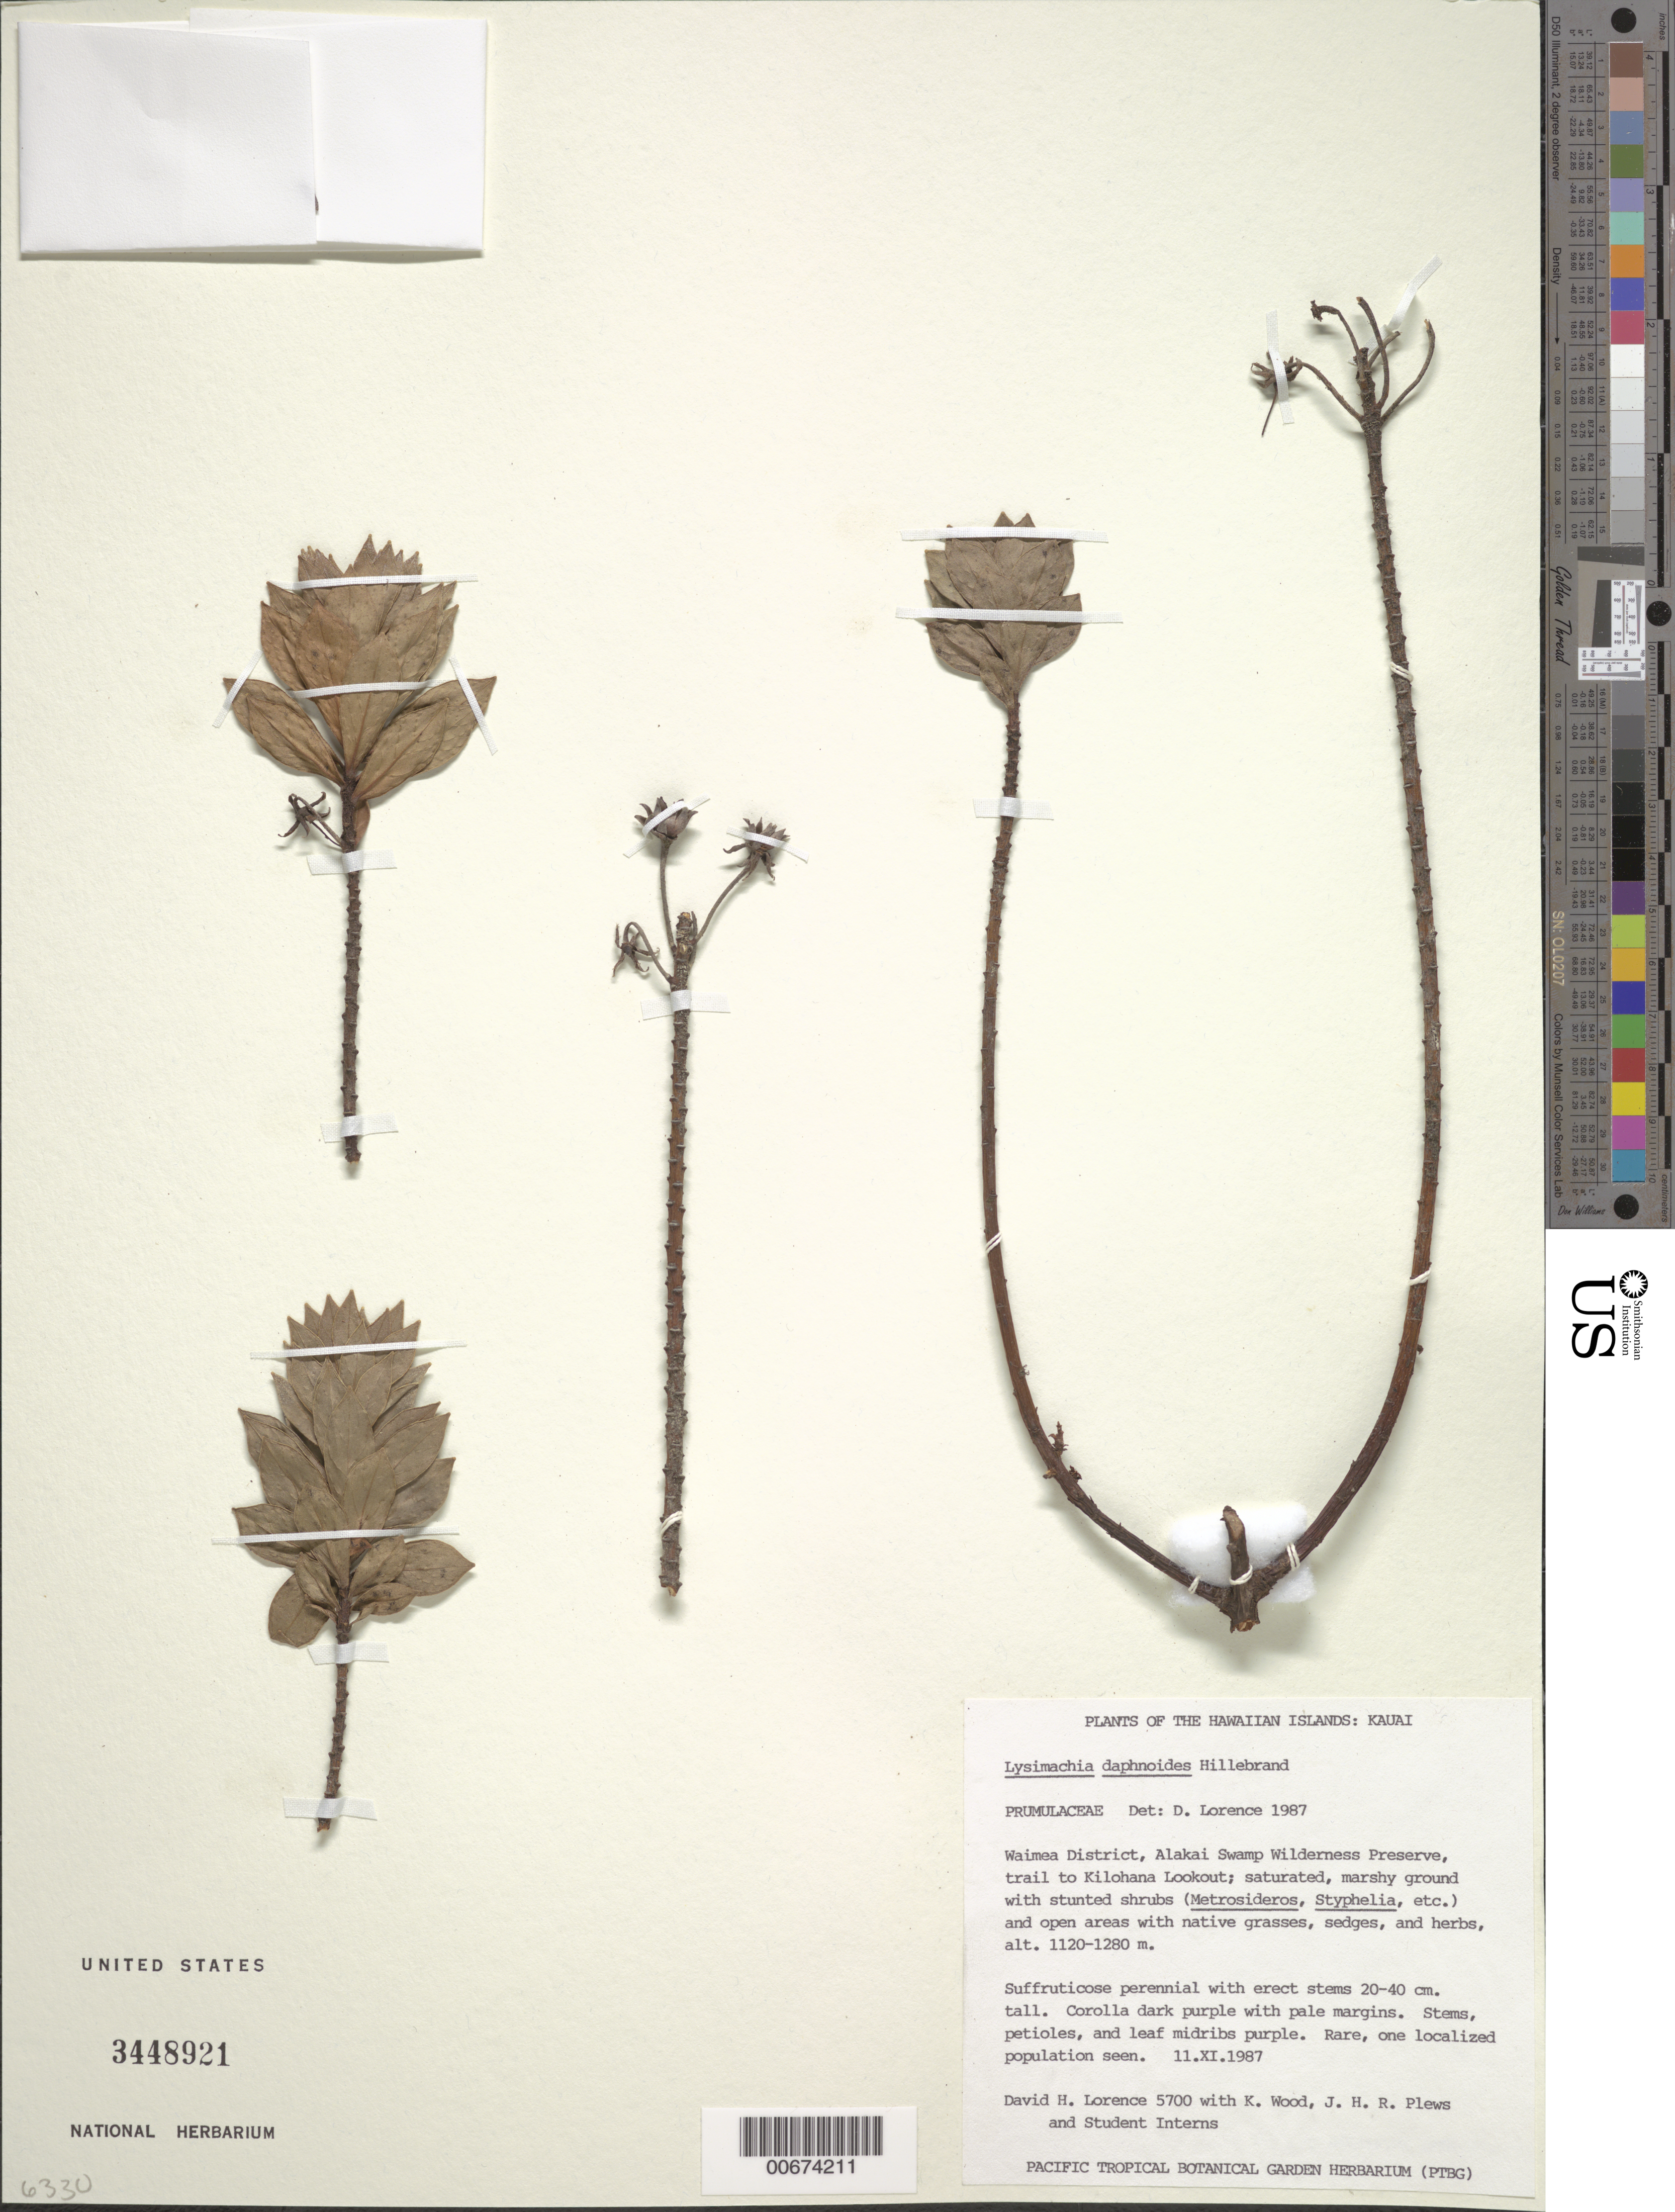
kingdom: Plantae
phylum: Tracheophyta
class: Magnoliopsida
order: Ericales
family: Primulaceae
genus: Lysimachia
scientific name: Lysimachia daphnoides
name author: (A. Gray) Hillebr.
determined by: Lorence, David H., (PTBG), National Tropical Botanical Garden (UNITED STATES)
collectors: D. Lorence, K. Wood, J. Plews & Student Interns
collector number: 5700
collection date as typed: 11 Nov 1987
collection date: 1987-11-11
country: United States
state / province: Hawaii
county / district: Kauai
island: Kaua'i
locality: Waimea District, Alakai Swamp Wilderness Preserve, trail to Kilohana Lookout.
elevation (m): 1120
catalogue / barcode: US 3448921